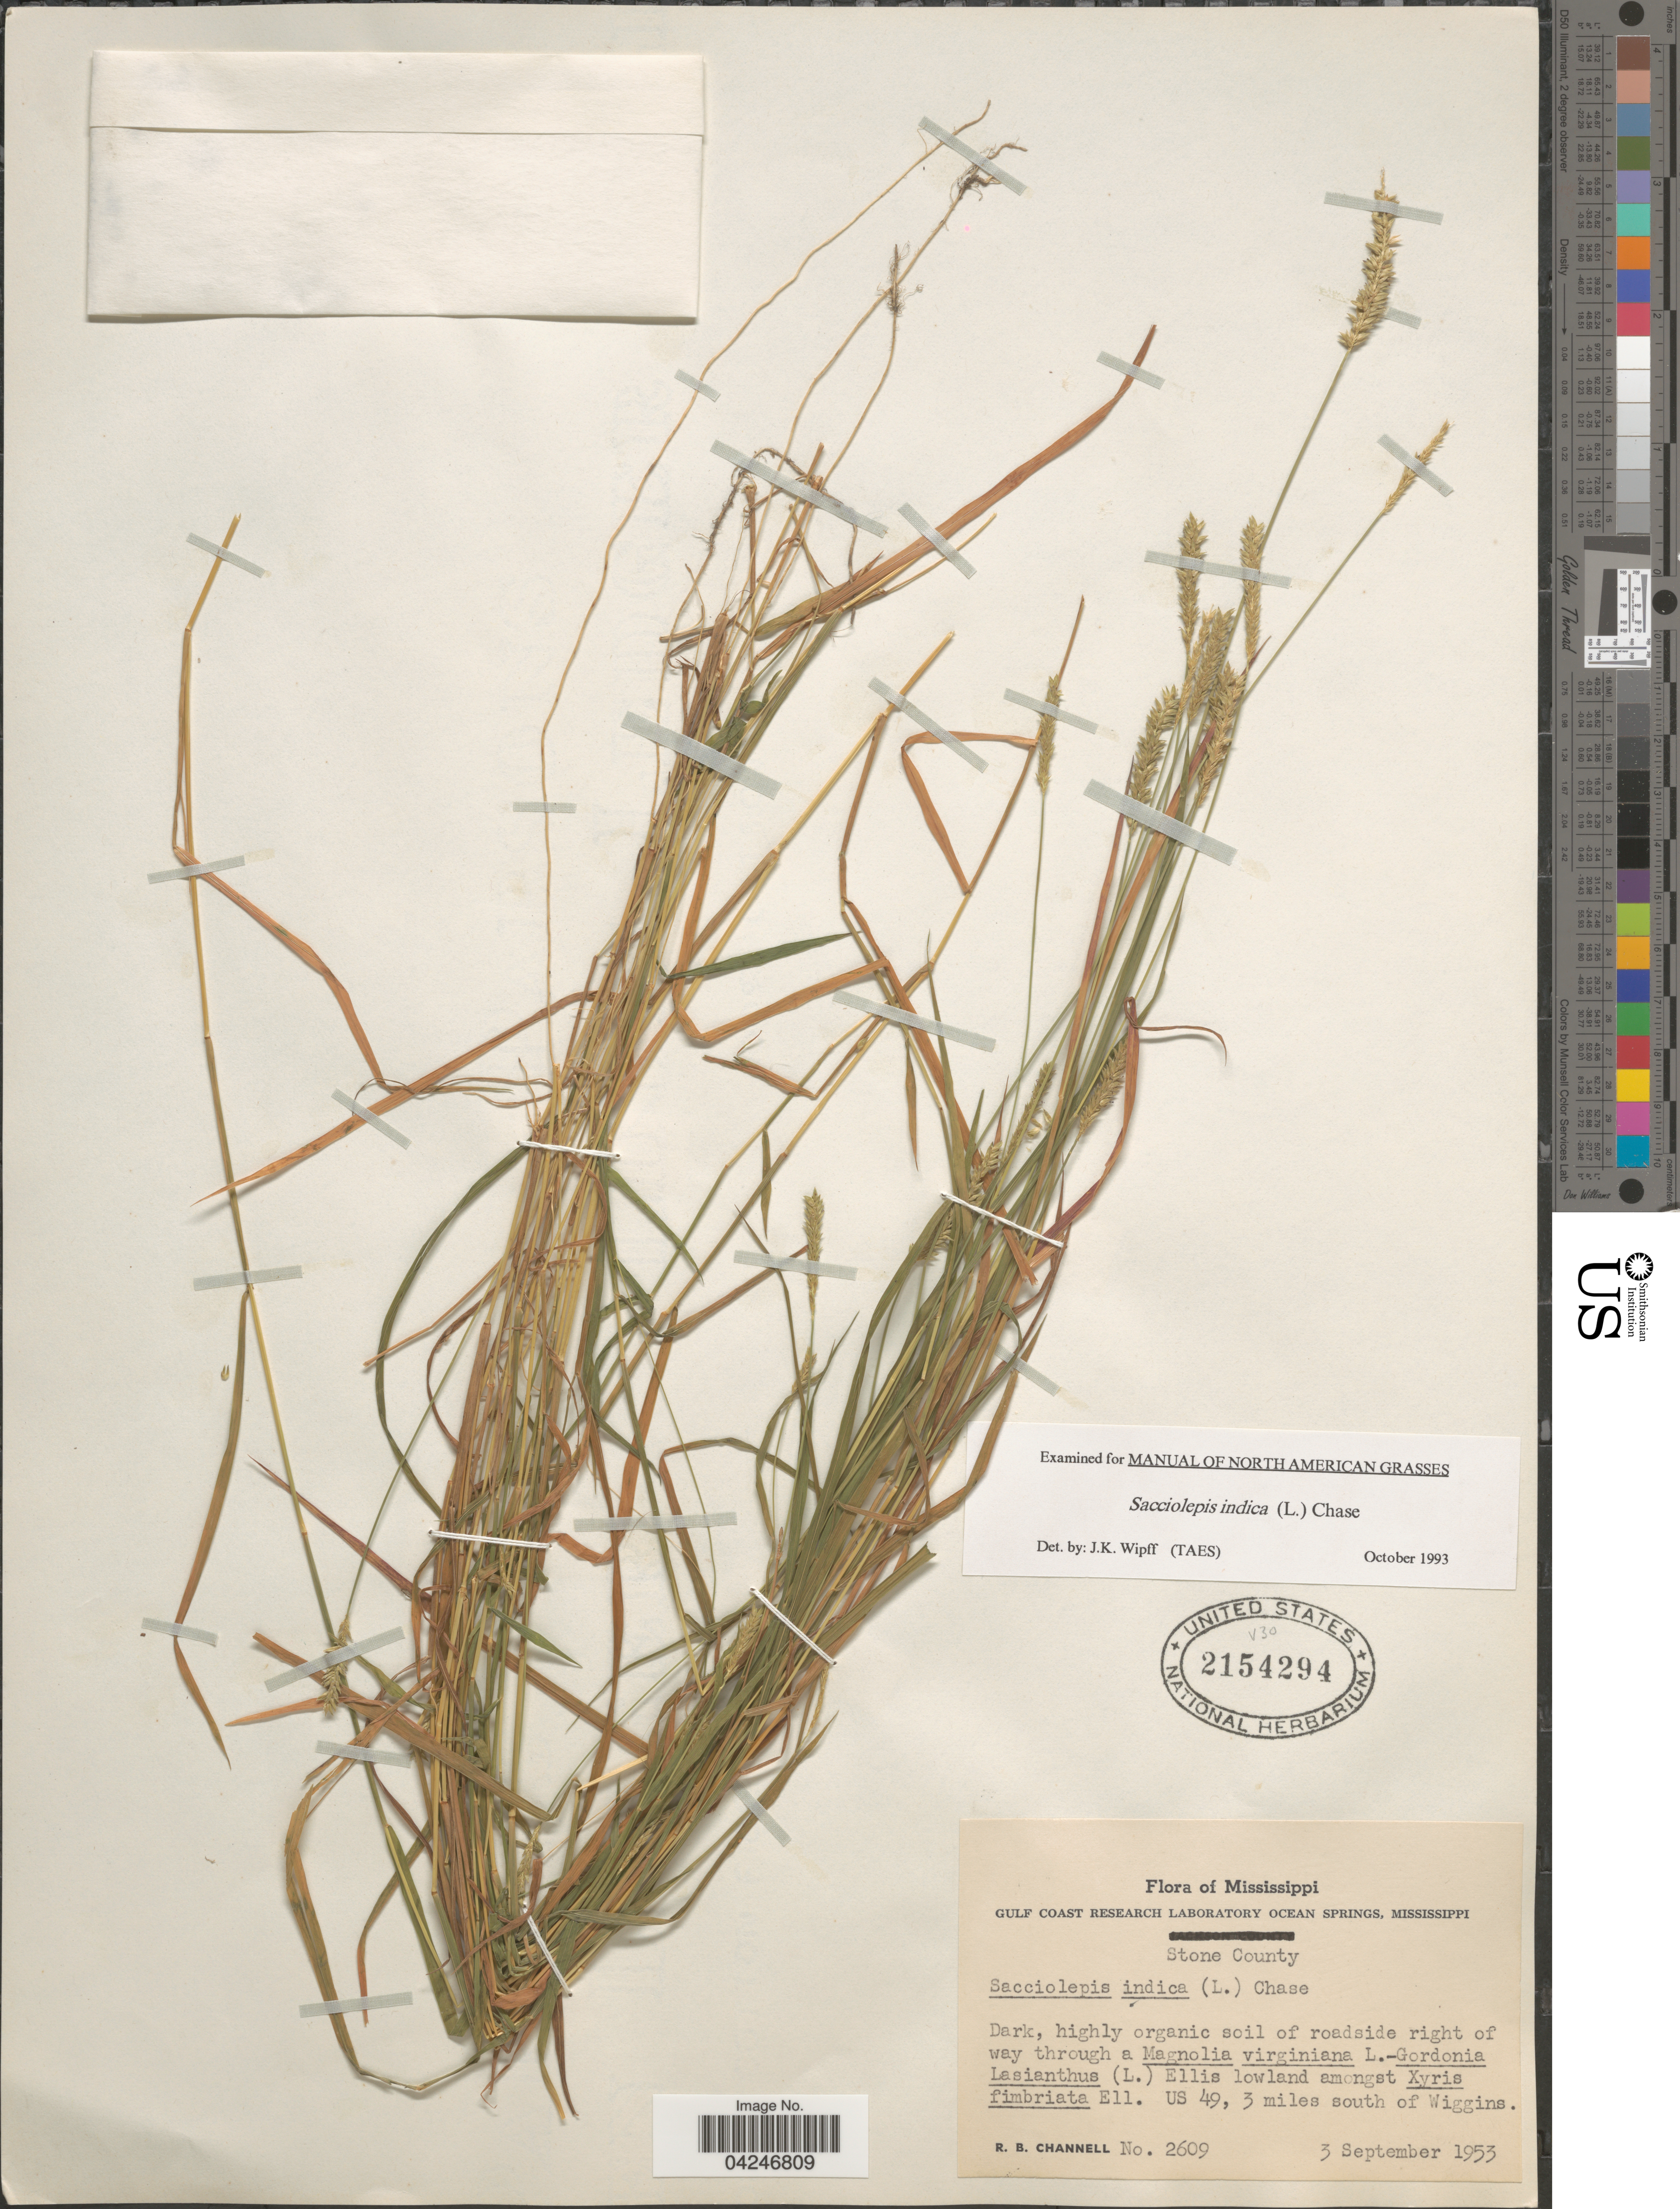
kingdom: Plantae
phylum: Tracheophyta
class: Liliopsida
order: Poales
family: Poaceae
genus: Sacciolepis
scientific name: Sacciolepis indica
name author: (L.) Chase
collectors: R. B. Channell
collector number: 2609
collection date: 1953-09-03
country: United States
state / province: Mississippi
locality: Gulf Coast Research Laboratory Ocean Springs. [unsure placement] Stone County. Dark, highly organic soil of roadside right of way. US 49, 3 miles south of Wiggins.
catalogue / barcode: US 2154294